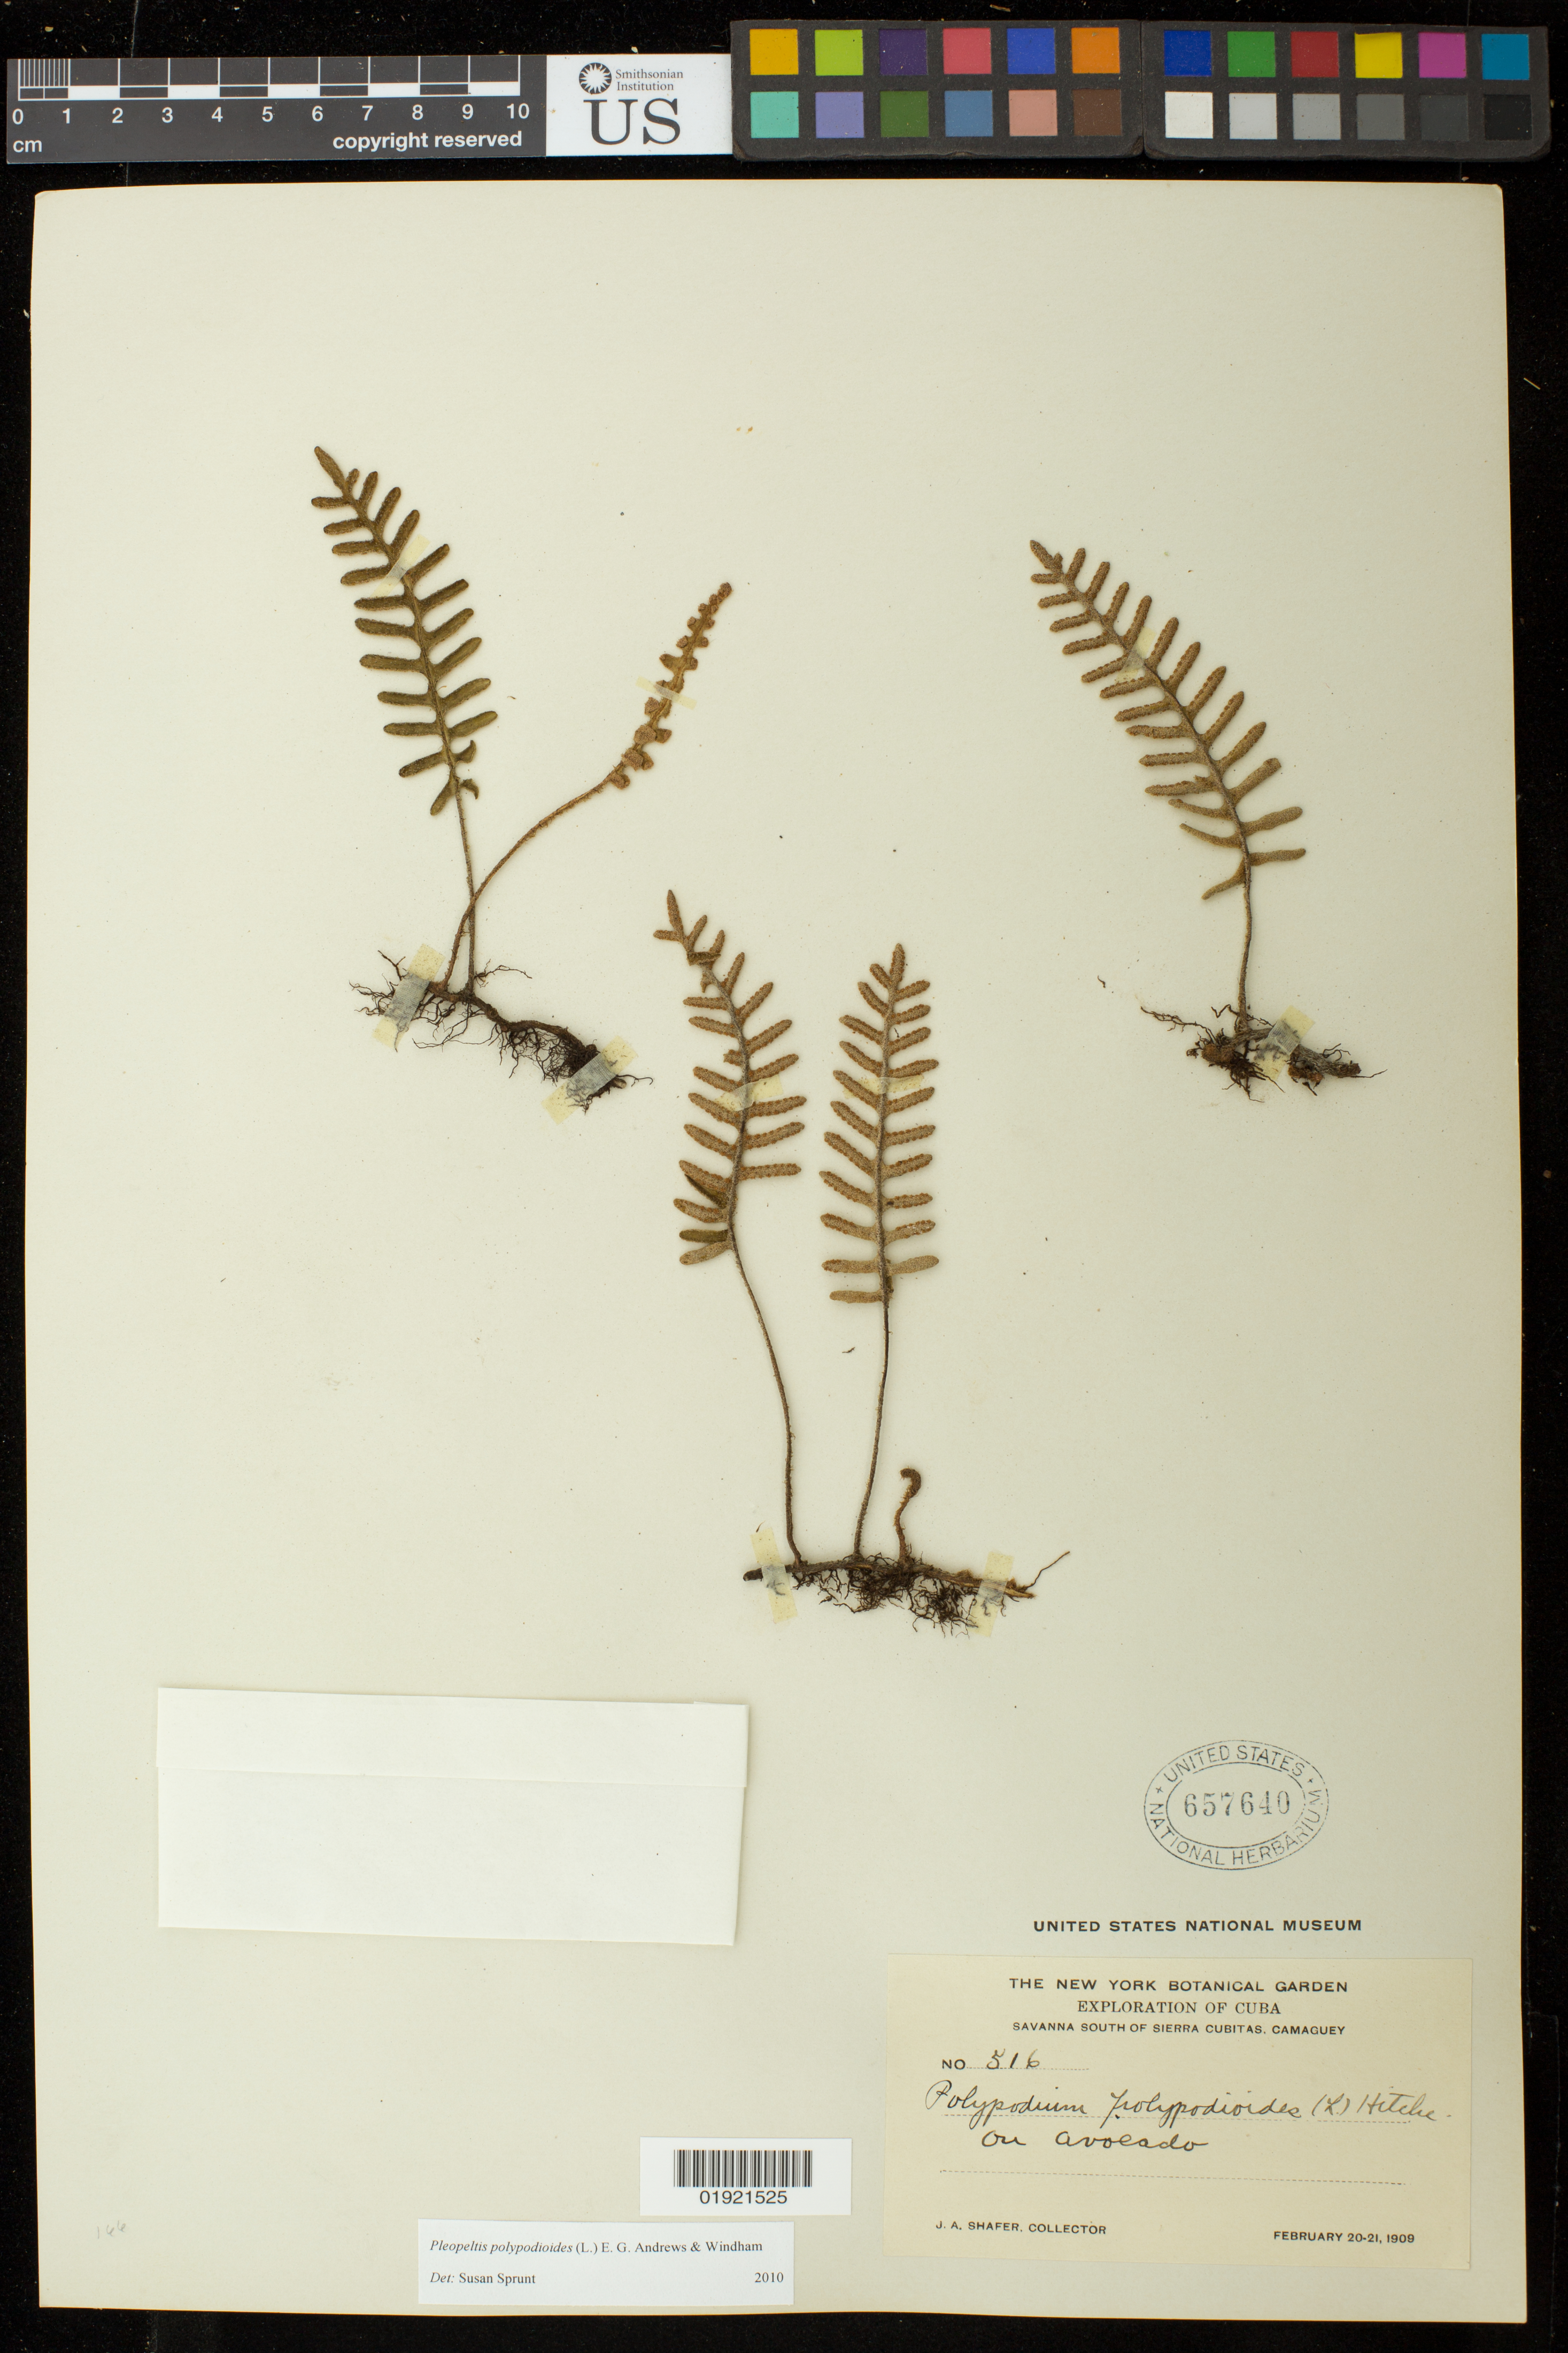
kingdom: Plantae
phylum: Tracheophyta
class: Polypodiopsida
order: Polypodiales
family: Polypodiaceae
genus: Pleopeltis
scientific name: Pleopeltis polypodioides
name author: (L.) E.G. Andrews & Windham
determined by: Sprunt, S. V.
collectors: J. A. Shafer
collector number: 516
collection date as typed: February 20-21, 1909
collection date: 1909-02-20/1909-02-21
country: Cuba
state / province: Camaguey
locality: Savanna South of Sierra Cubitas, Camaguey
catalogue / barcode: US 657640